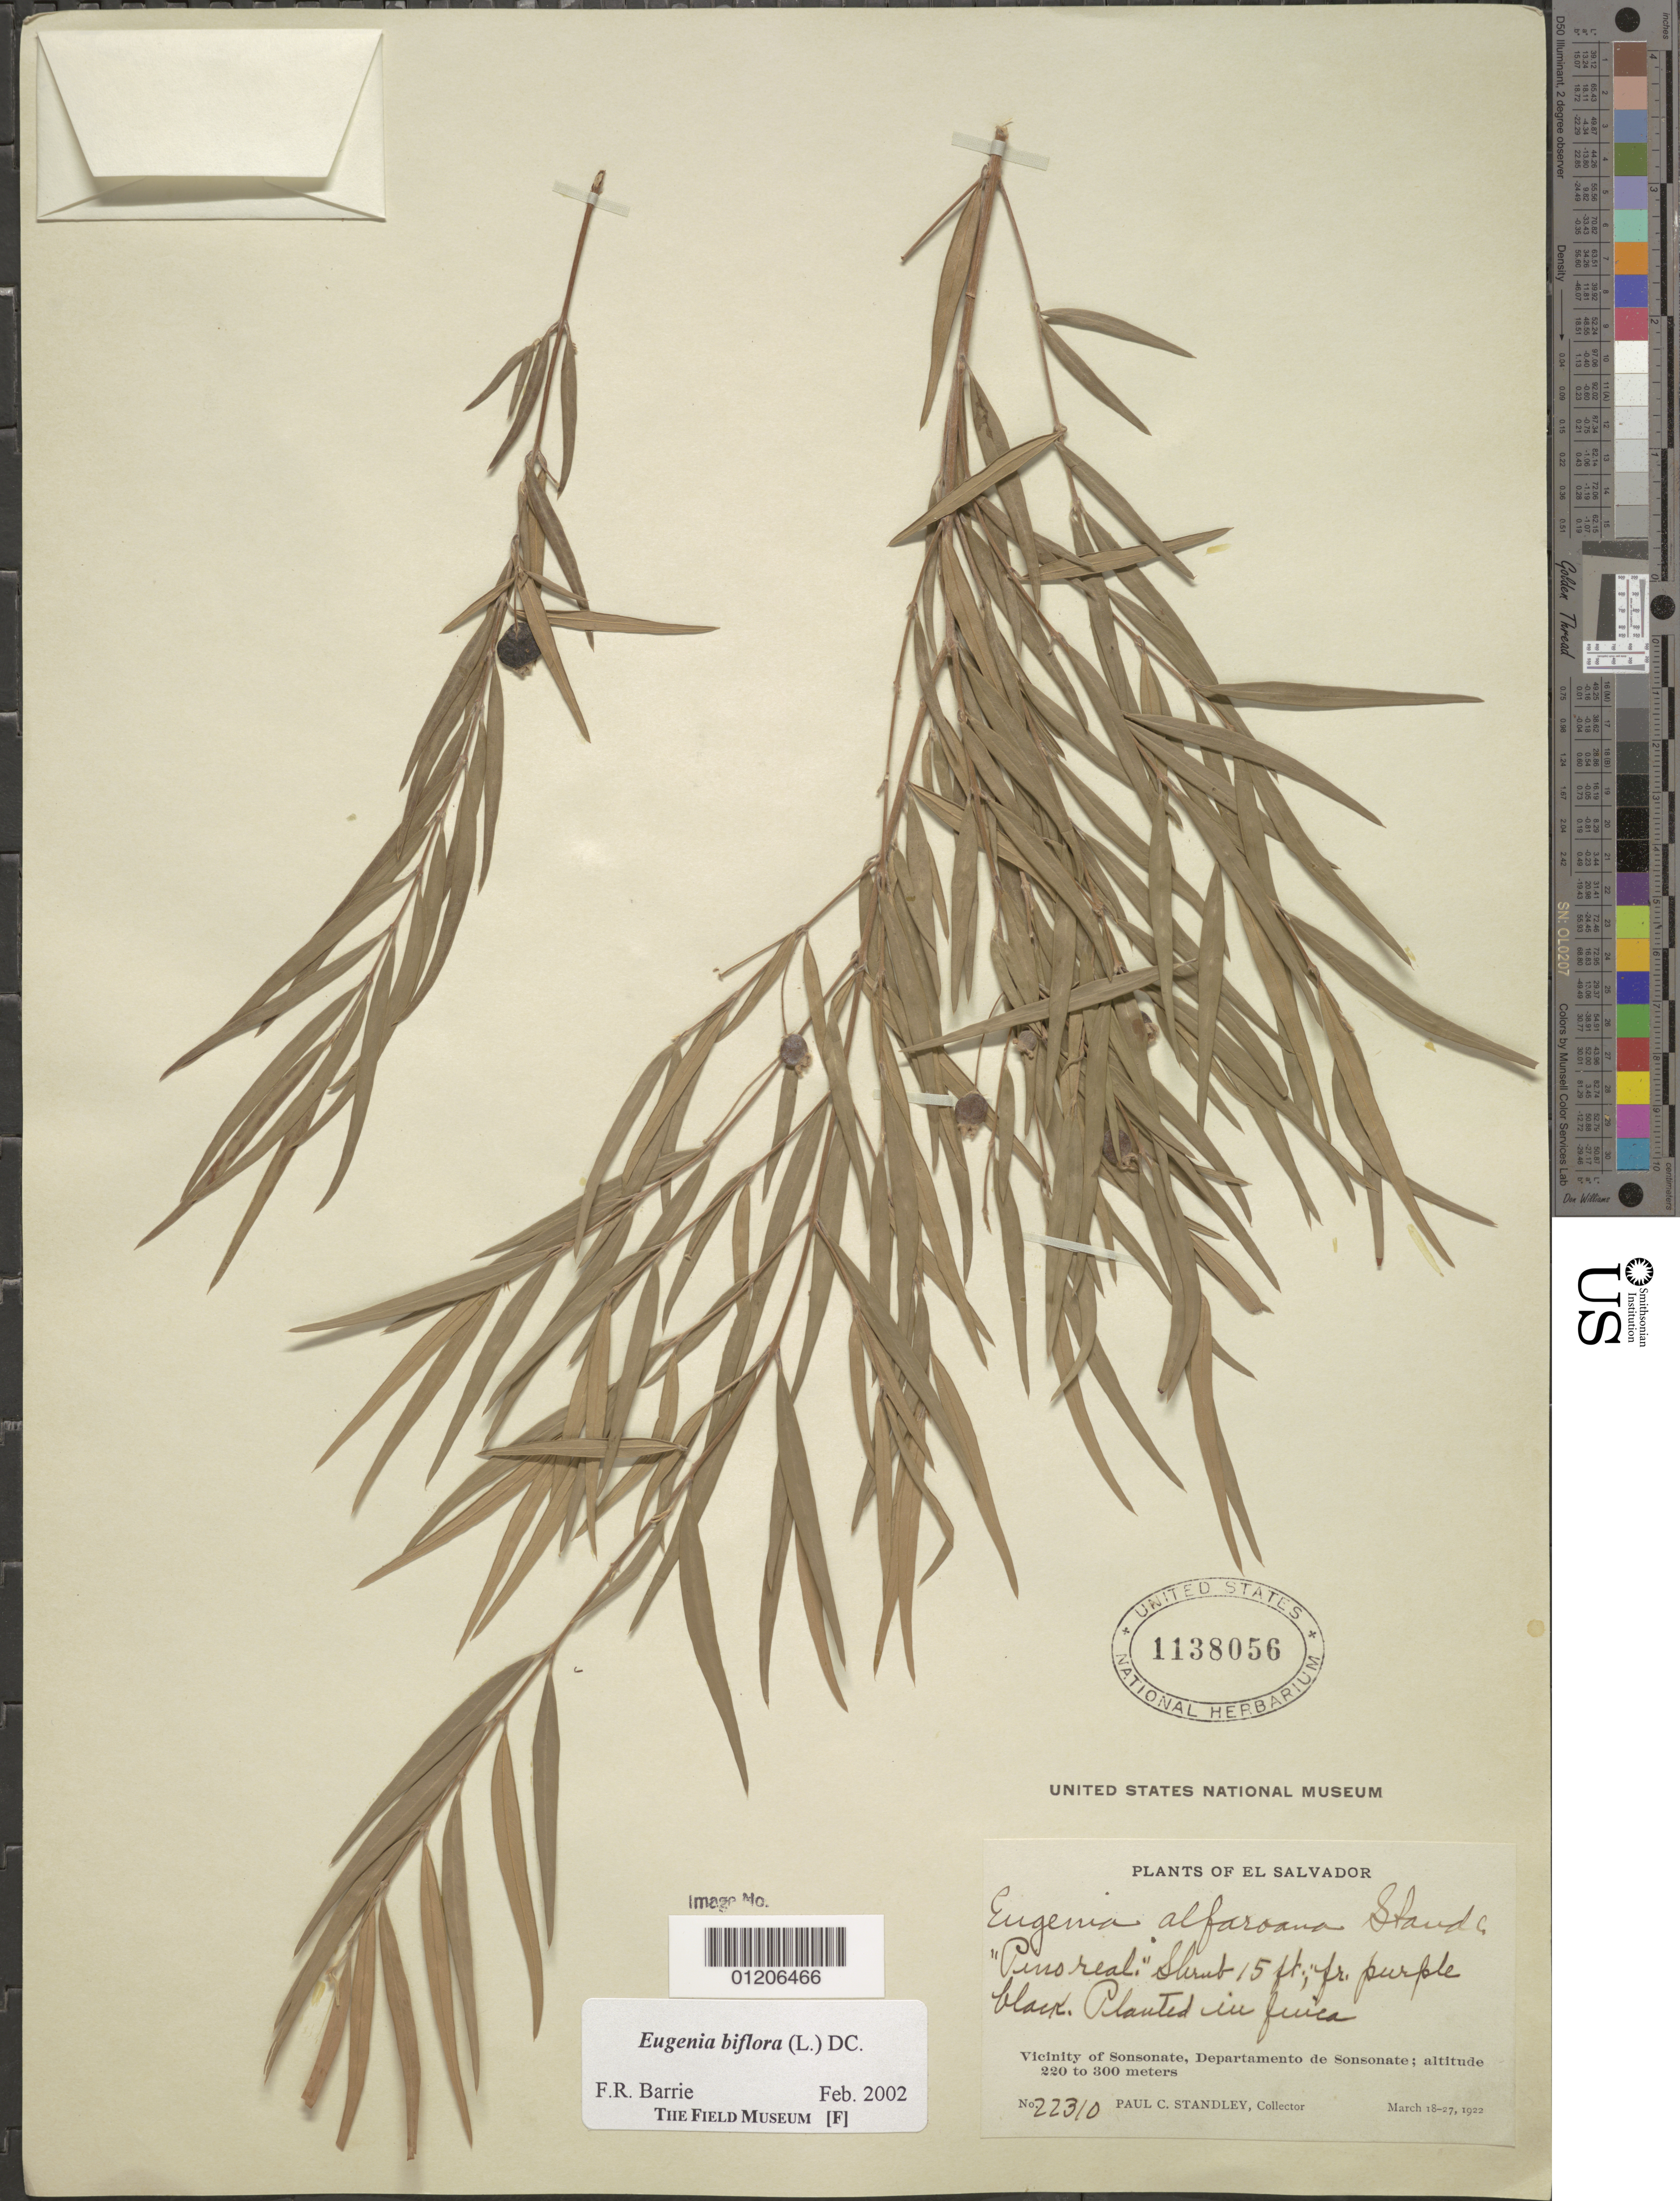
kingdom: Plantae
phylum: Tracheophyta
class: Magnoliopsida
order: Myrtales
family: Myrtaceae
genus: Eugenia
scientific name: Eugenia biflora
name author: (L.) DC.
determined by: Barrie, F. R.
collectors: P. C. Standley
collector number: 22310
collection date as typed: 18 Mar 1922 to 27 Mar 1922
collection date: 1922-03-18/1922-03-27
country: El Salvador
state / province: Sonsonate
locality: Vicinity of Sonsonate.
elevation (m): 220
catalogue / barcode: US 1138056